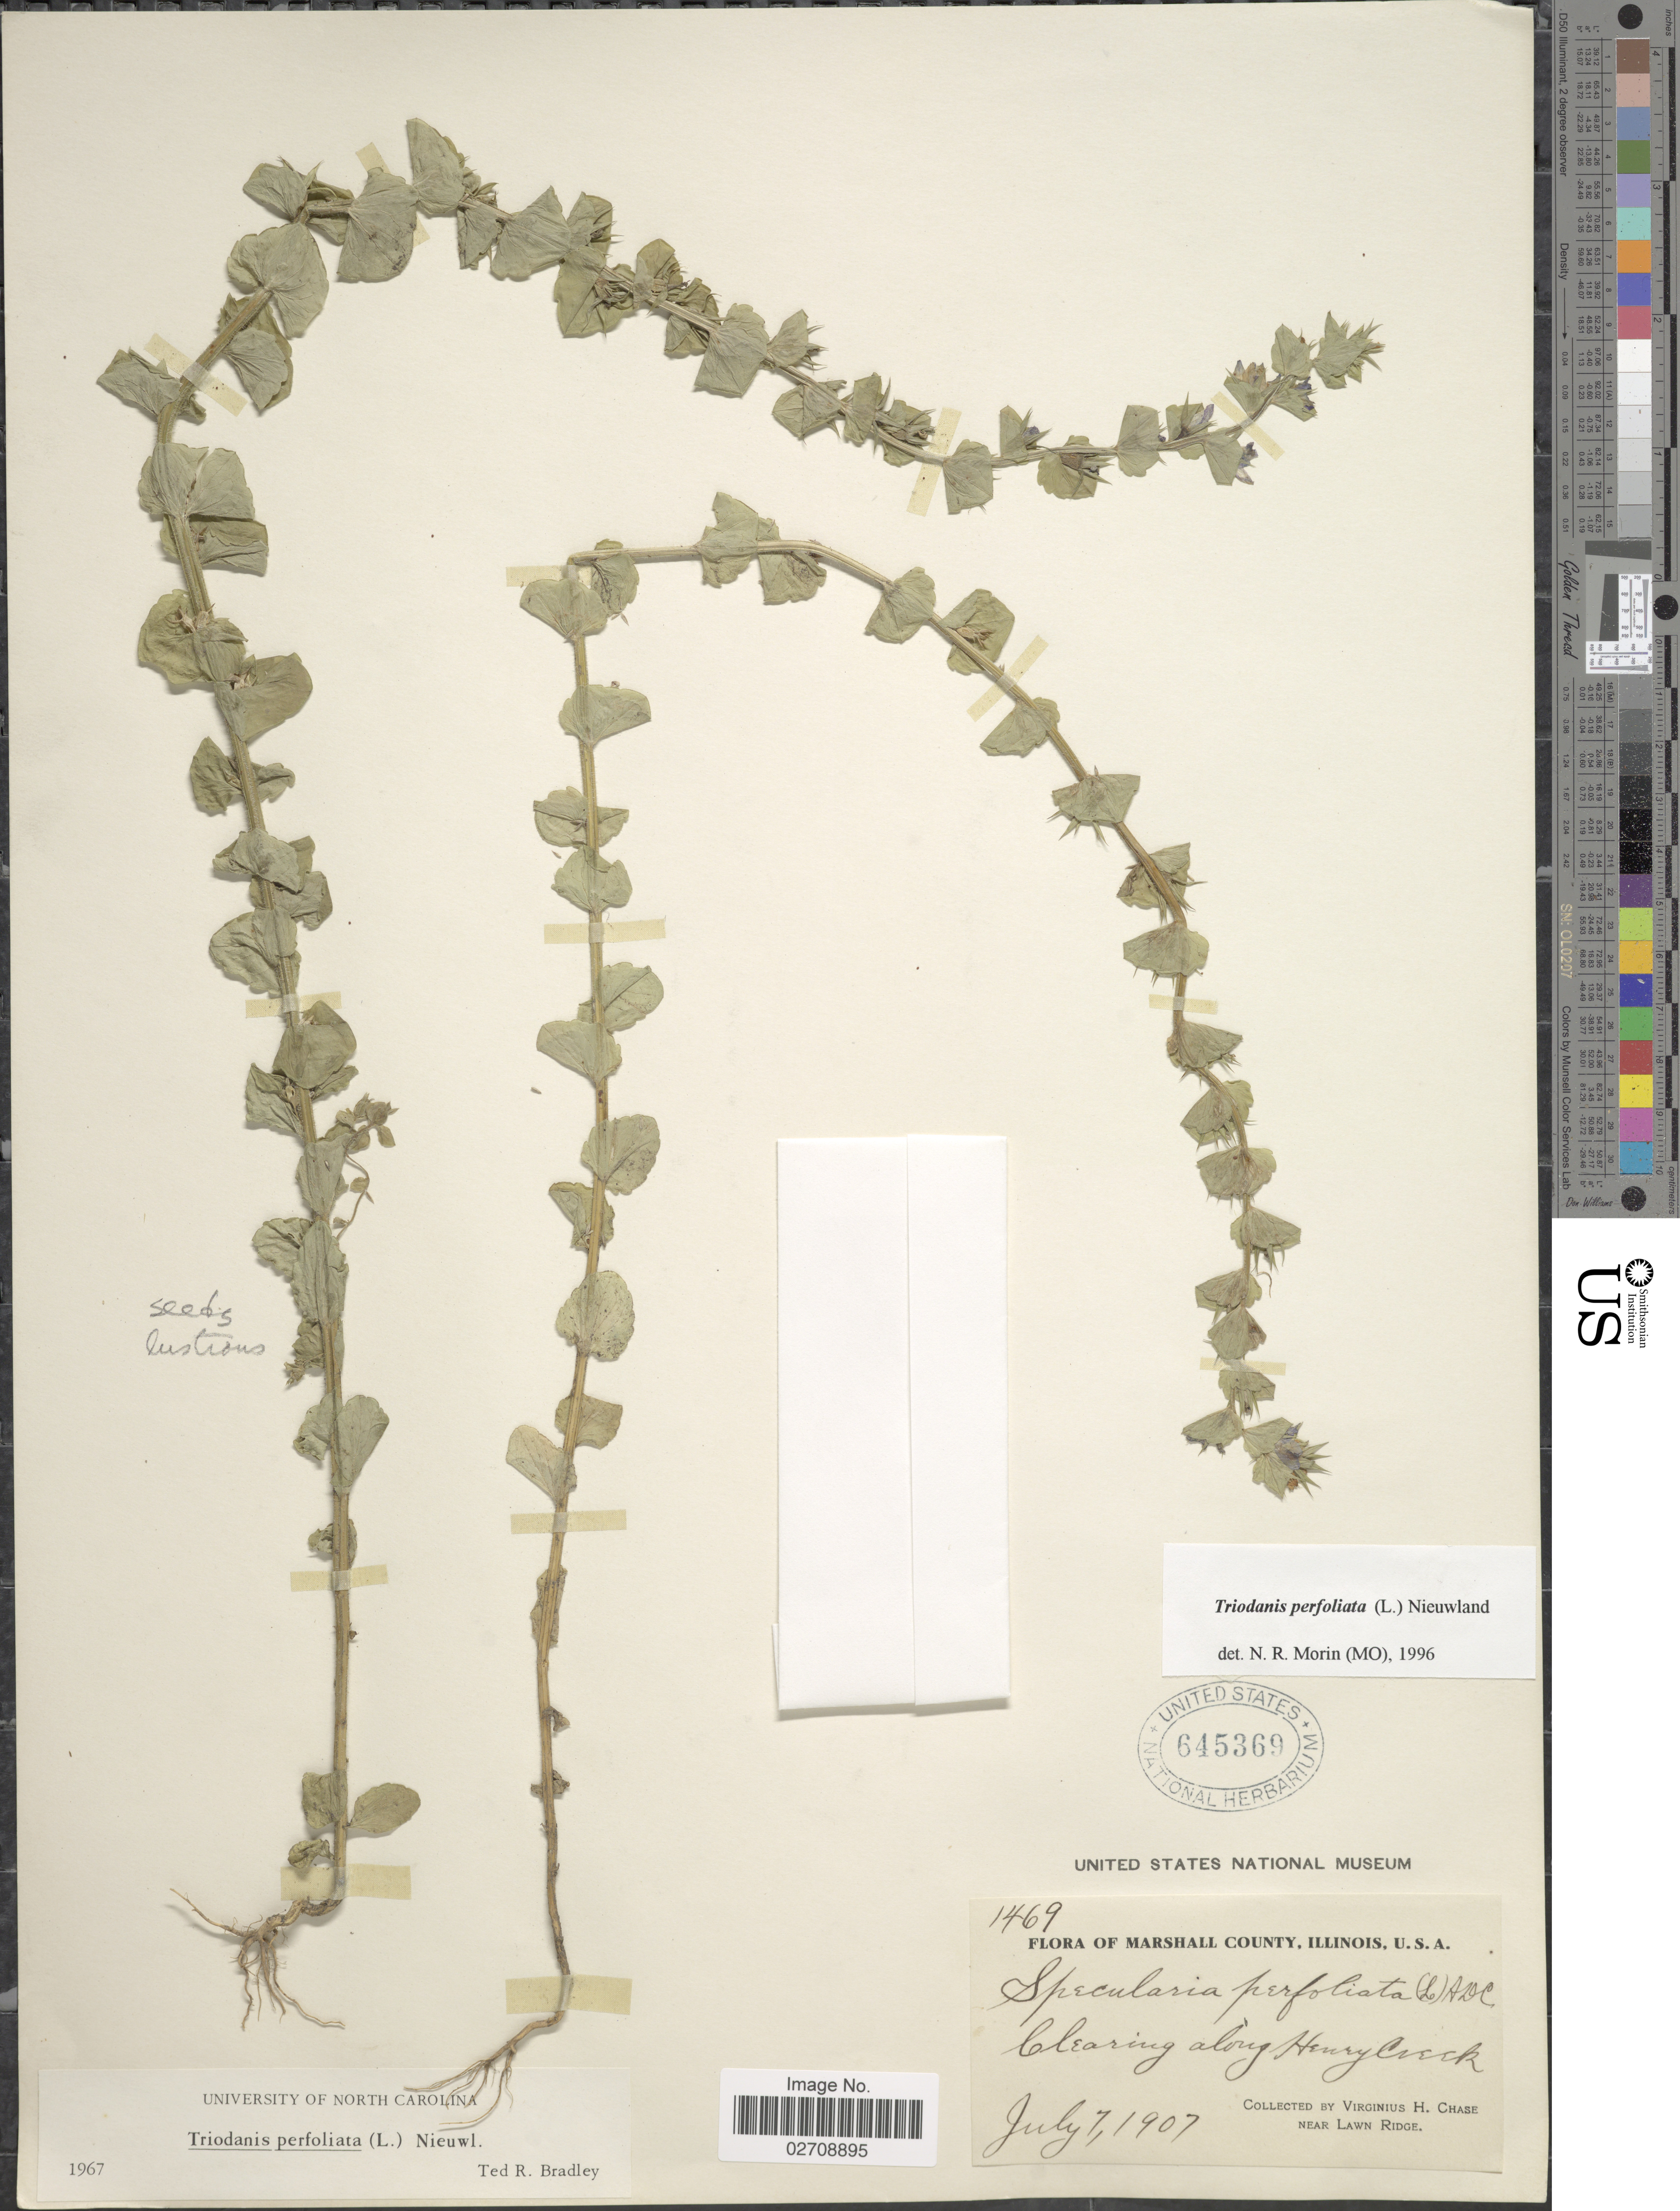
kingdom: Plantae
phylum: Tracheophyta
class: Magnoliopsida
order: Asterales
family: Campanulaceae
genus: Triodanis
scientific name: Triodanis perfoliata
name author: (L.) Nieuwl.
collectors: V. H. Chase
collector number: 1469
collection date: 1907-07-07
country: United States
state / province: Illinois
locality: Marshall County, Clearing along Henry Creek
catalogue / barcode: US 645369